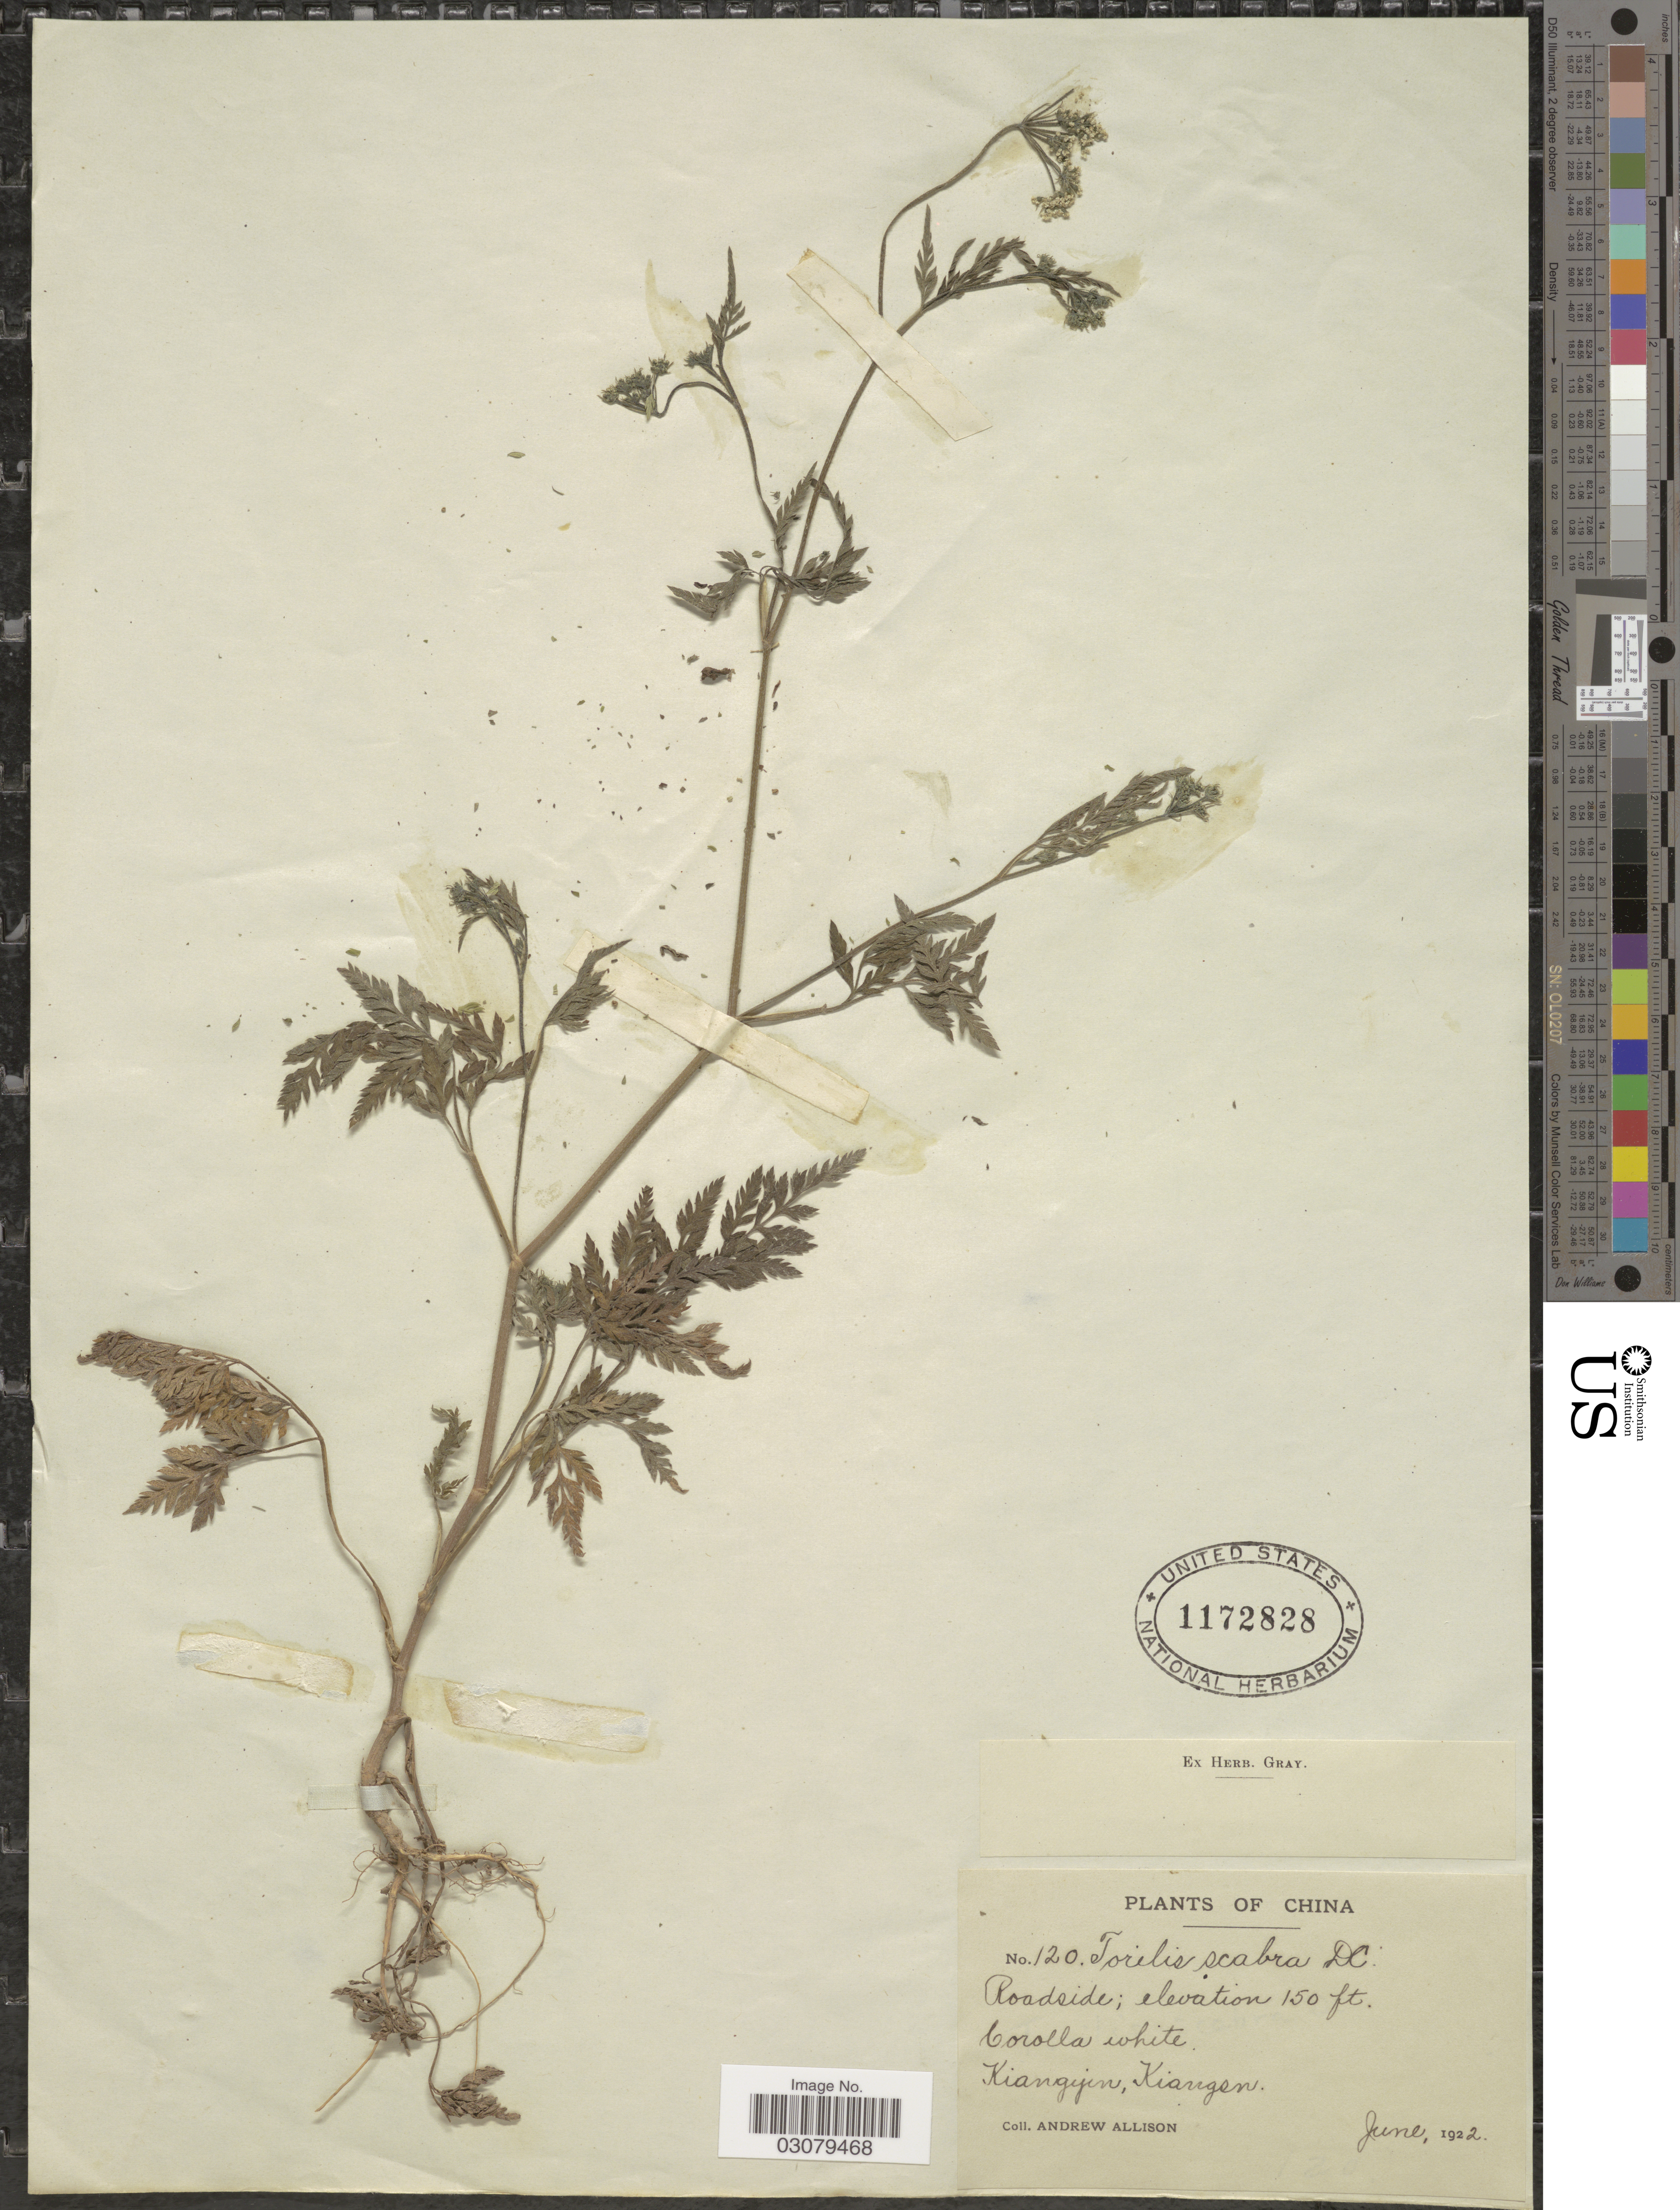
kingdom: Plantae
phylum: Tracheophyta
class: Magnoliopsida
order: Apiales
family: Apiaceae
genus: Torilis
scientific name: Torilis scabra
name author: (Thunb.) DC.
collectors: A. Allison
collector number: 120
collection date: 1922-06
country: China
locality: Kiangyin, Kiangsu.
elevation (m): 46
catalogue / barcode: US 1172828